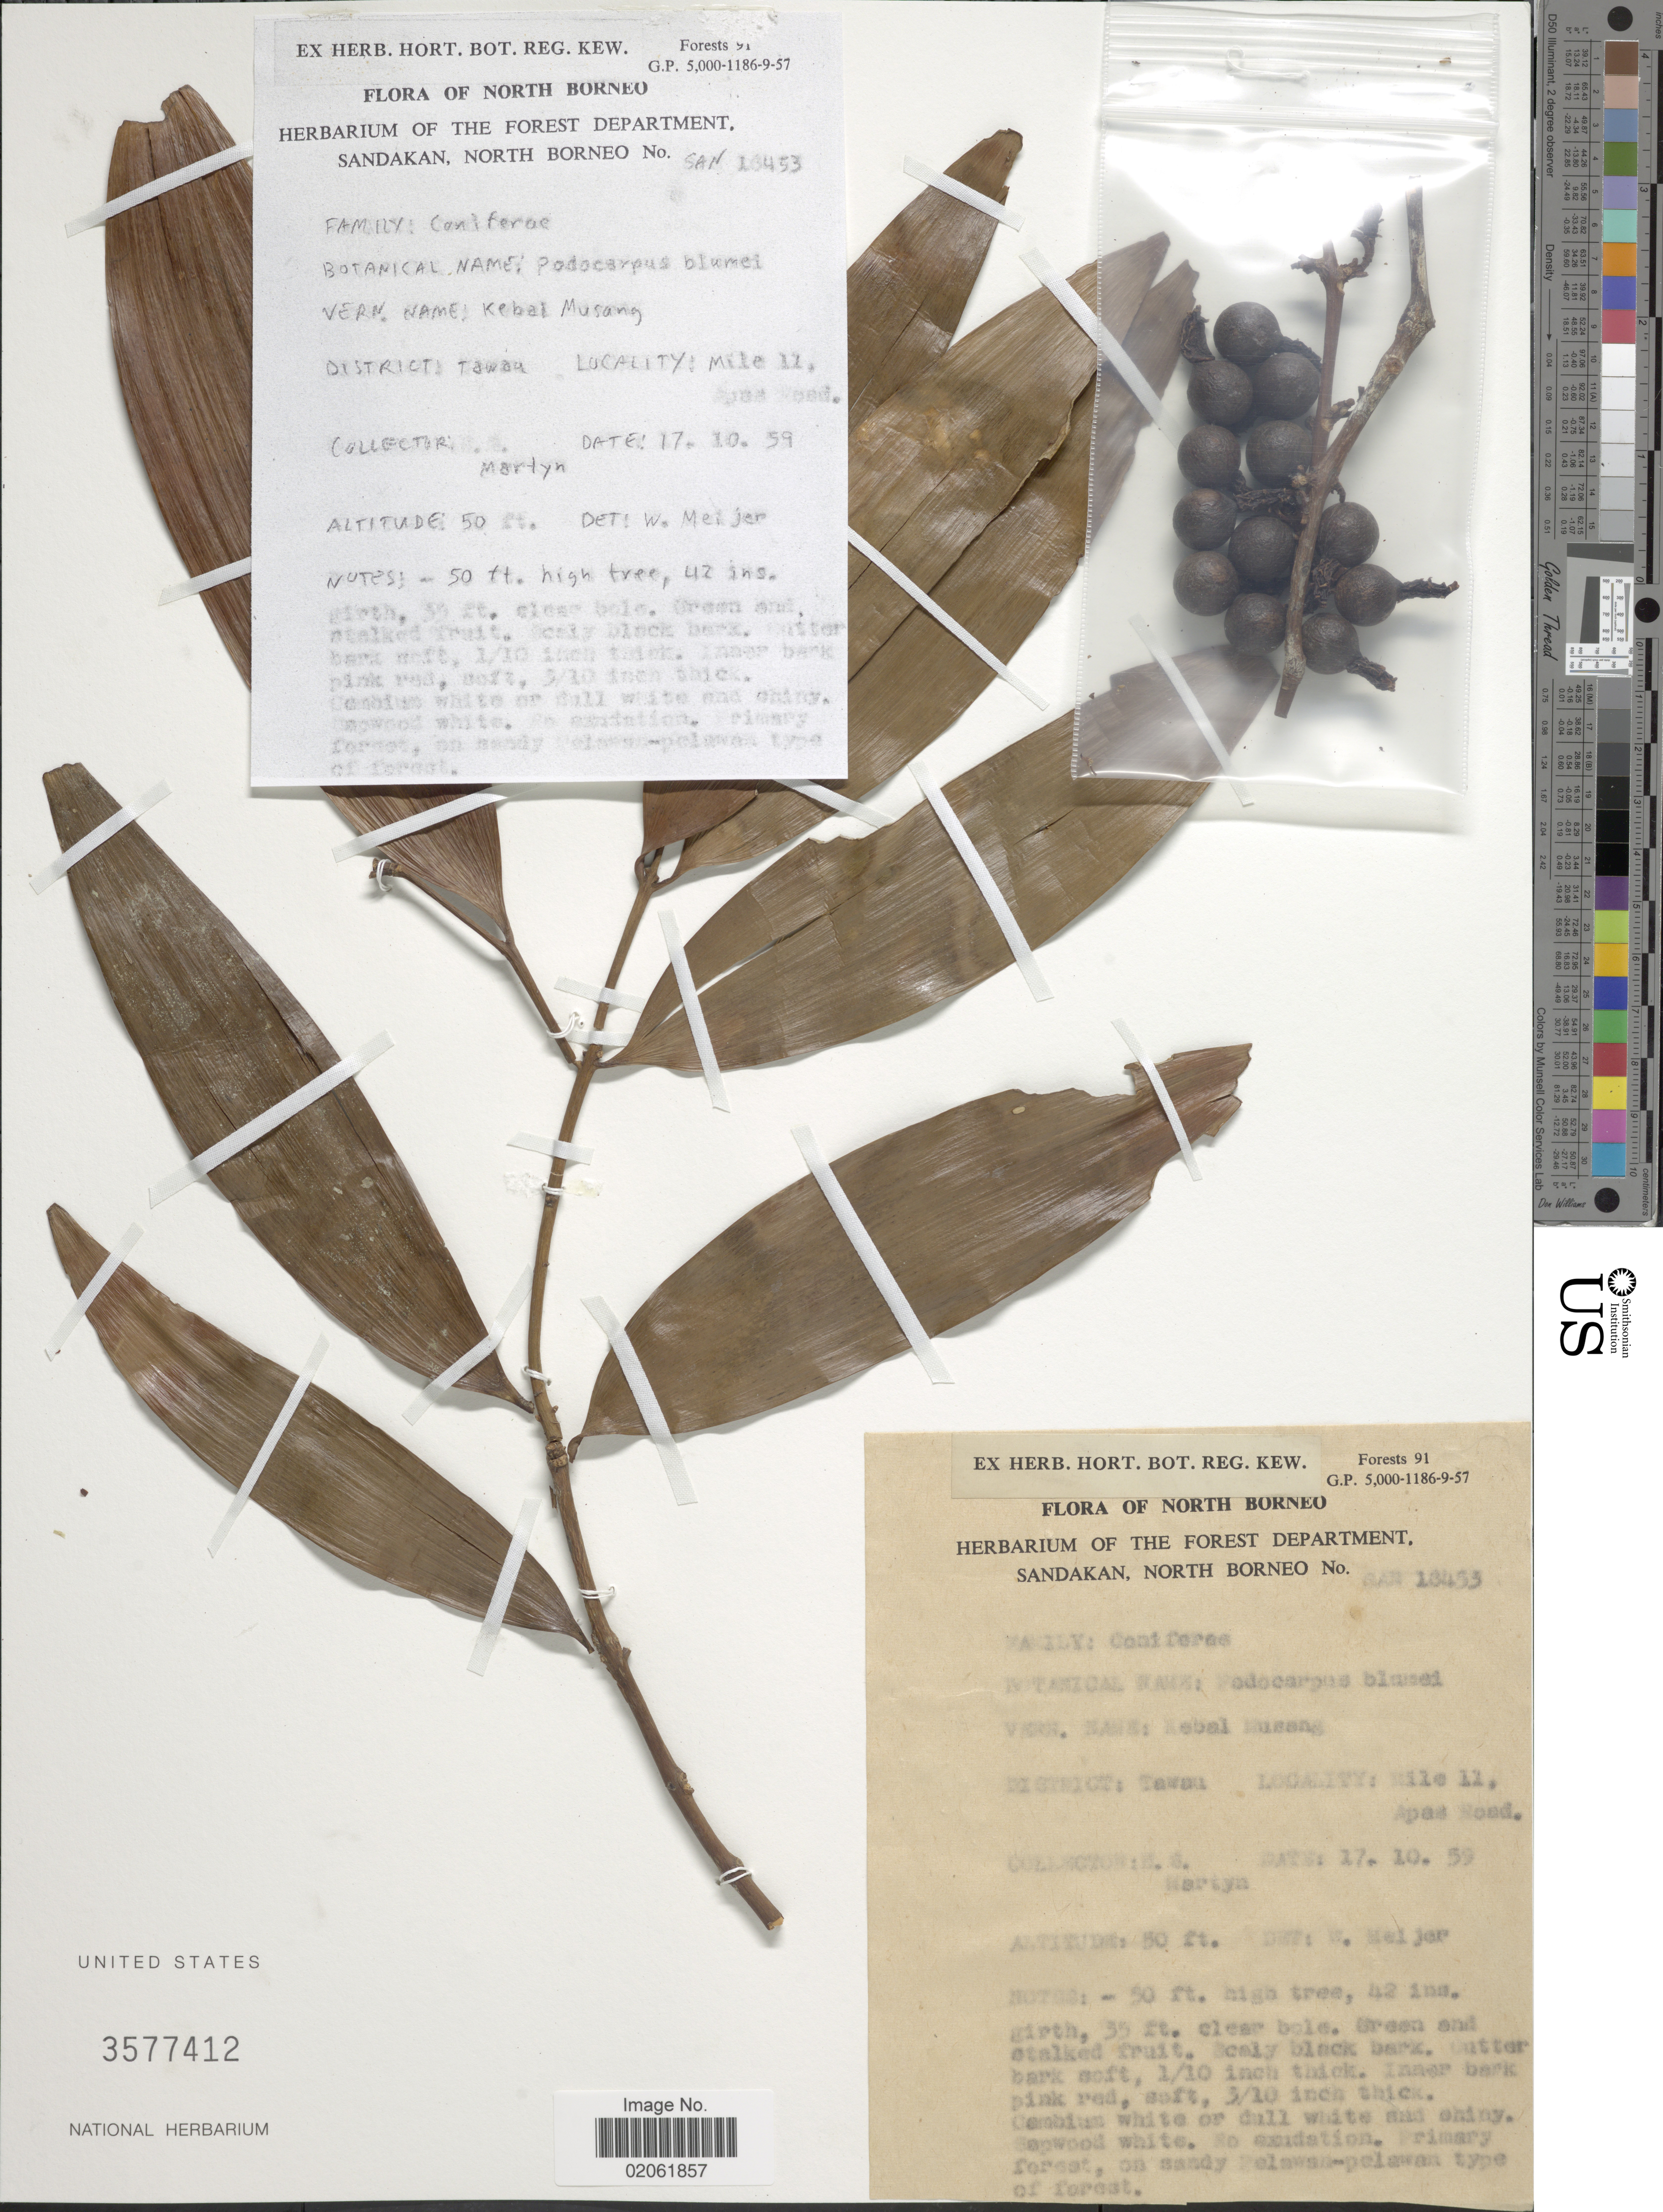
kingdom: Plantae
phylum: Tracheophyta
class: Pinopsida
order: Pinales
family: Podocarpaceae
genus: Podocarpus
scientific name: Podocarpus blumei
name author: Endl.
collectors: E. Martyn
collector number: SAN16453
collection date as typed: Transcribed d/m/y: 17/10/59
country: Indonesia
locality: North Borneo. District Tawau: Mil 11. Apas Road.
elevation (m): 15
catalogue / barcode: US 3577412